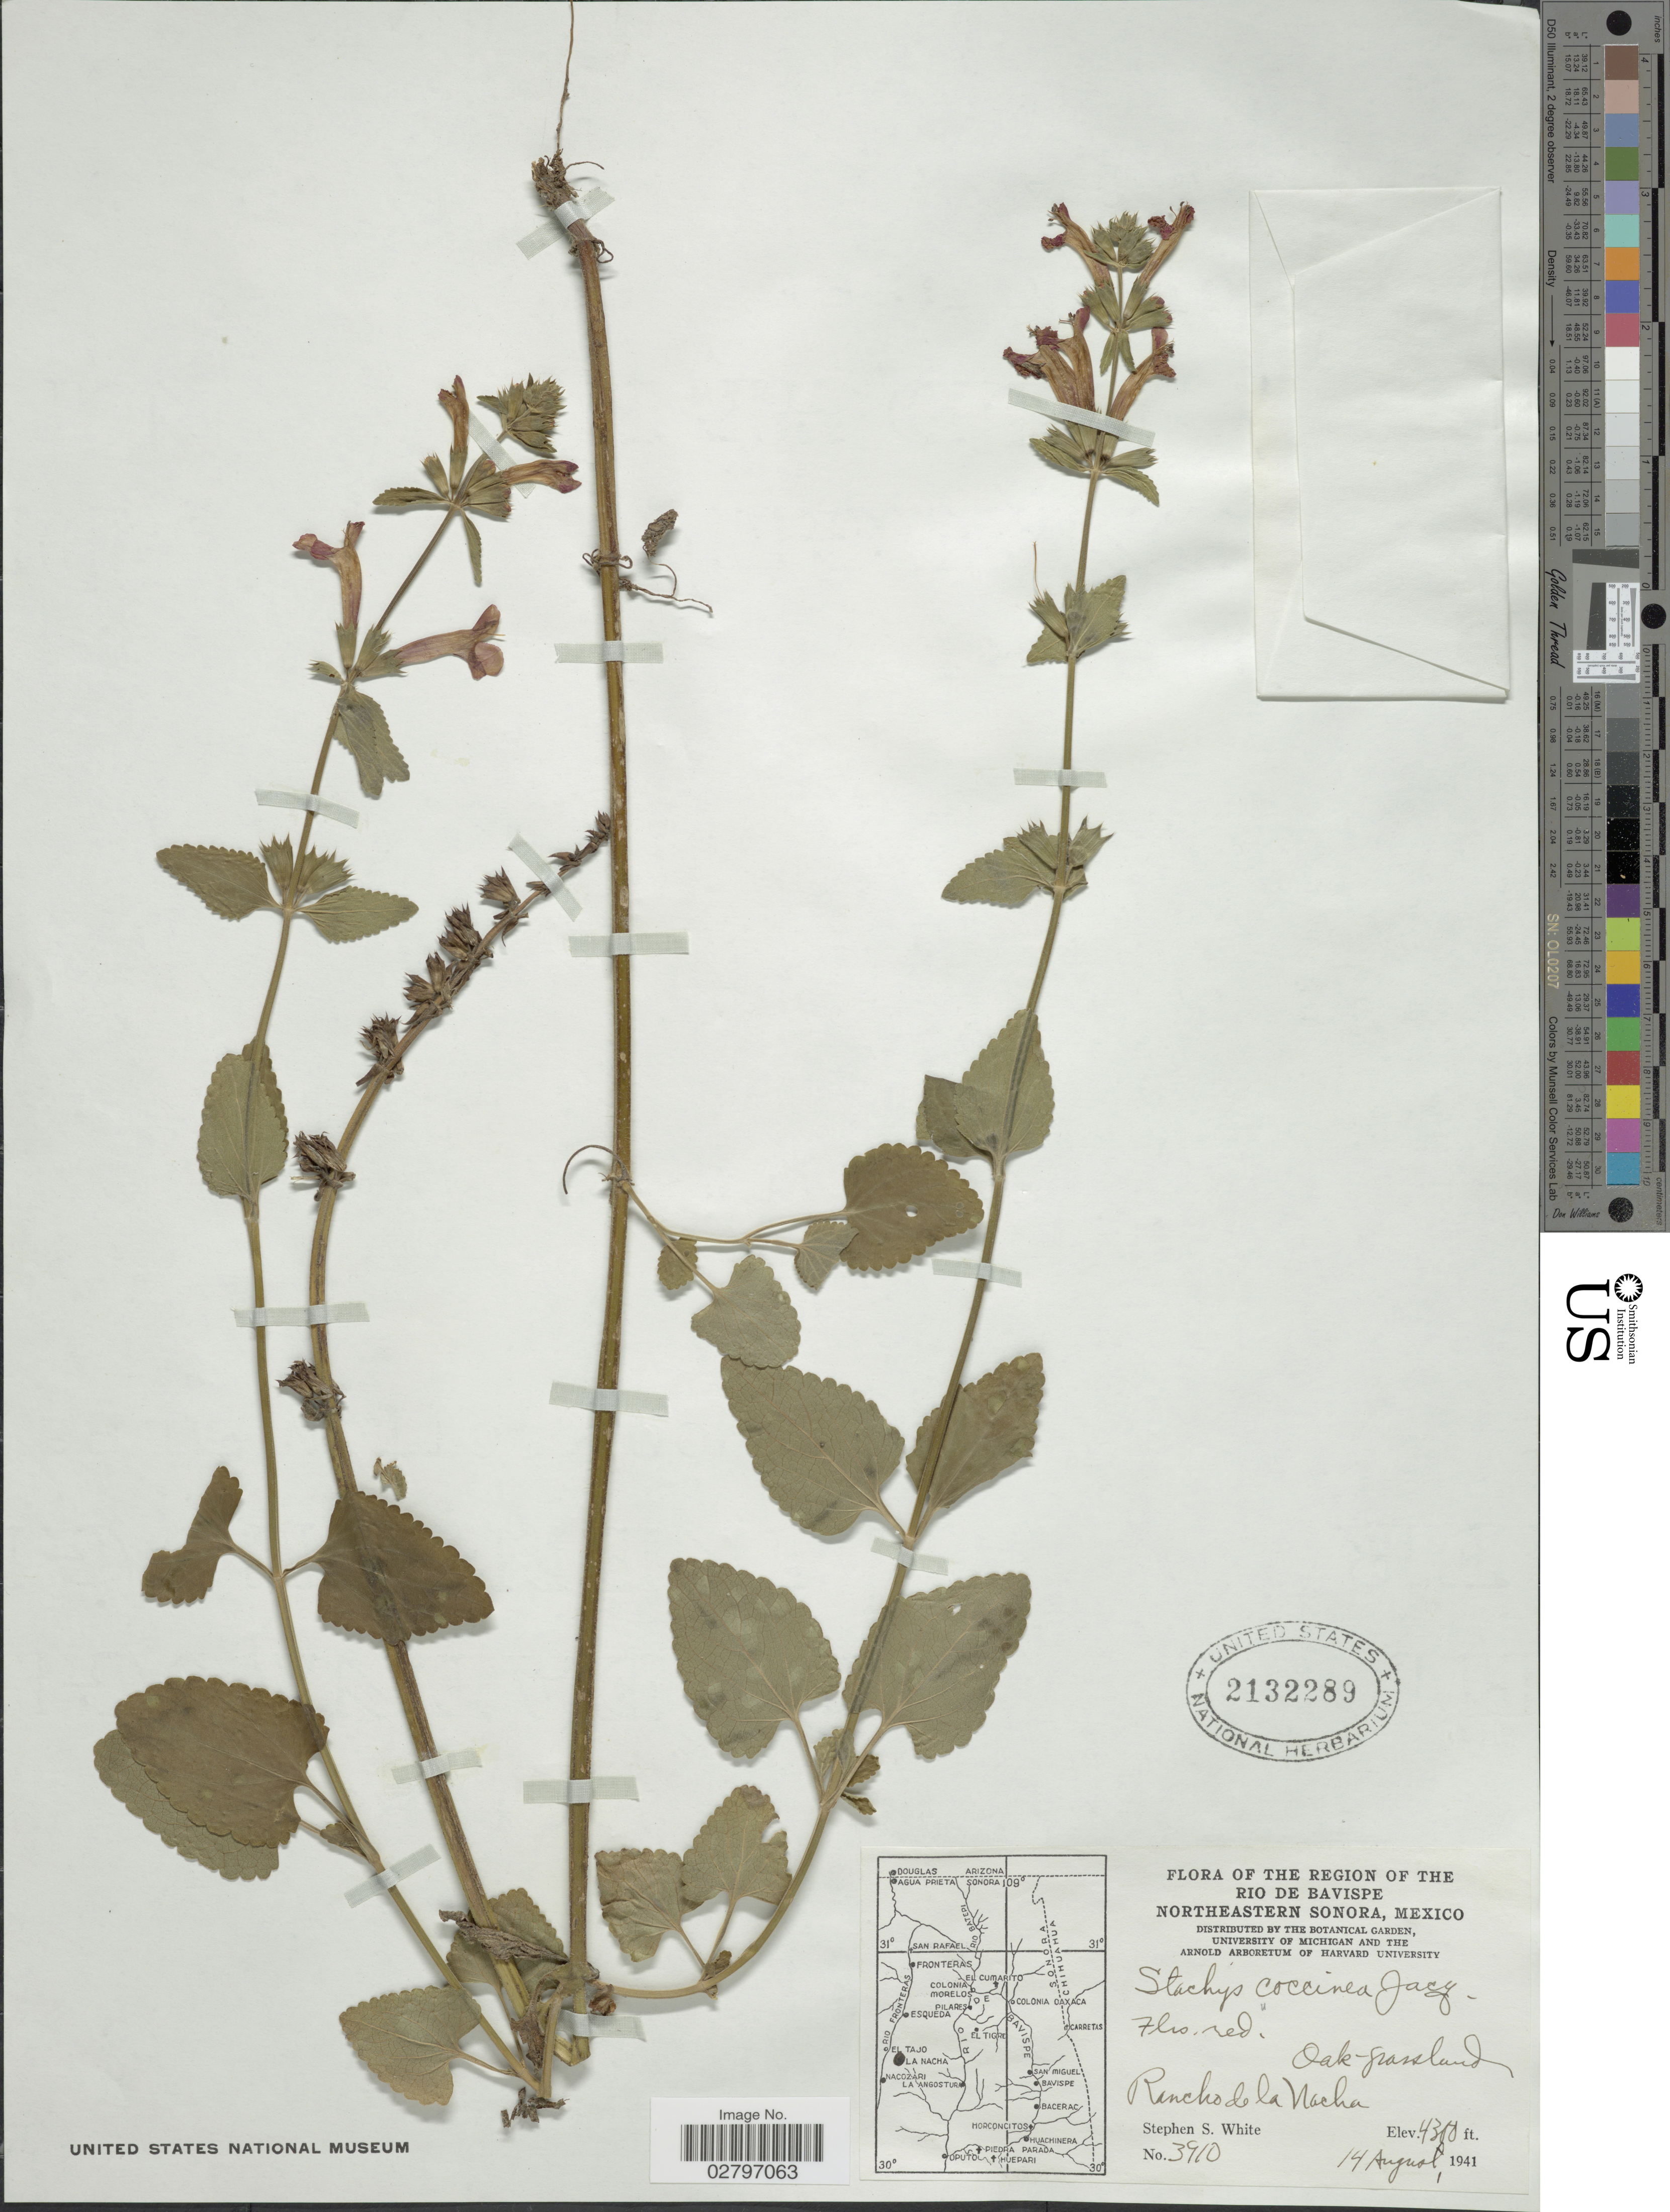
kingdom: Plantae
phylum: Tracheophyta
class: Magnoliopsida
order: Lamiales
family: Lamiaceae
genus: Stachys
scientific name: Stachys coccinea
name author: Ortega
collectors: S. S. White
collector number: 3910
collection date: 1941-08-14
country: Mexico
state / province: Sonora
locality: The region of the Rio de Bavispe Northeastern Sonora. Oak- grassland. Rancho de la Nacha.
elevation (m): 1311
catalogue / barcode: US 2132289